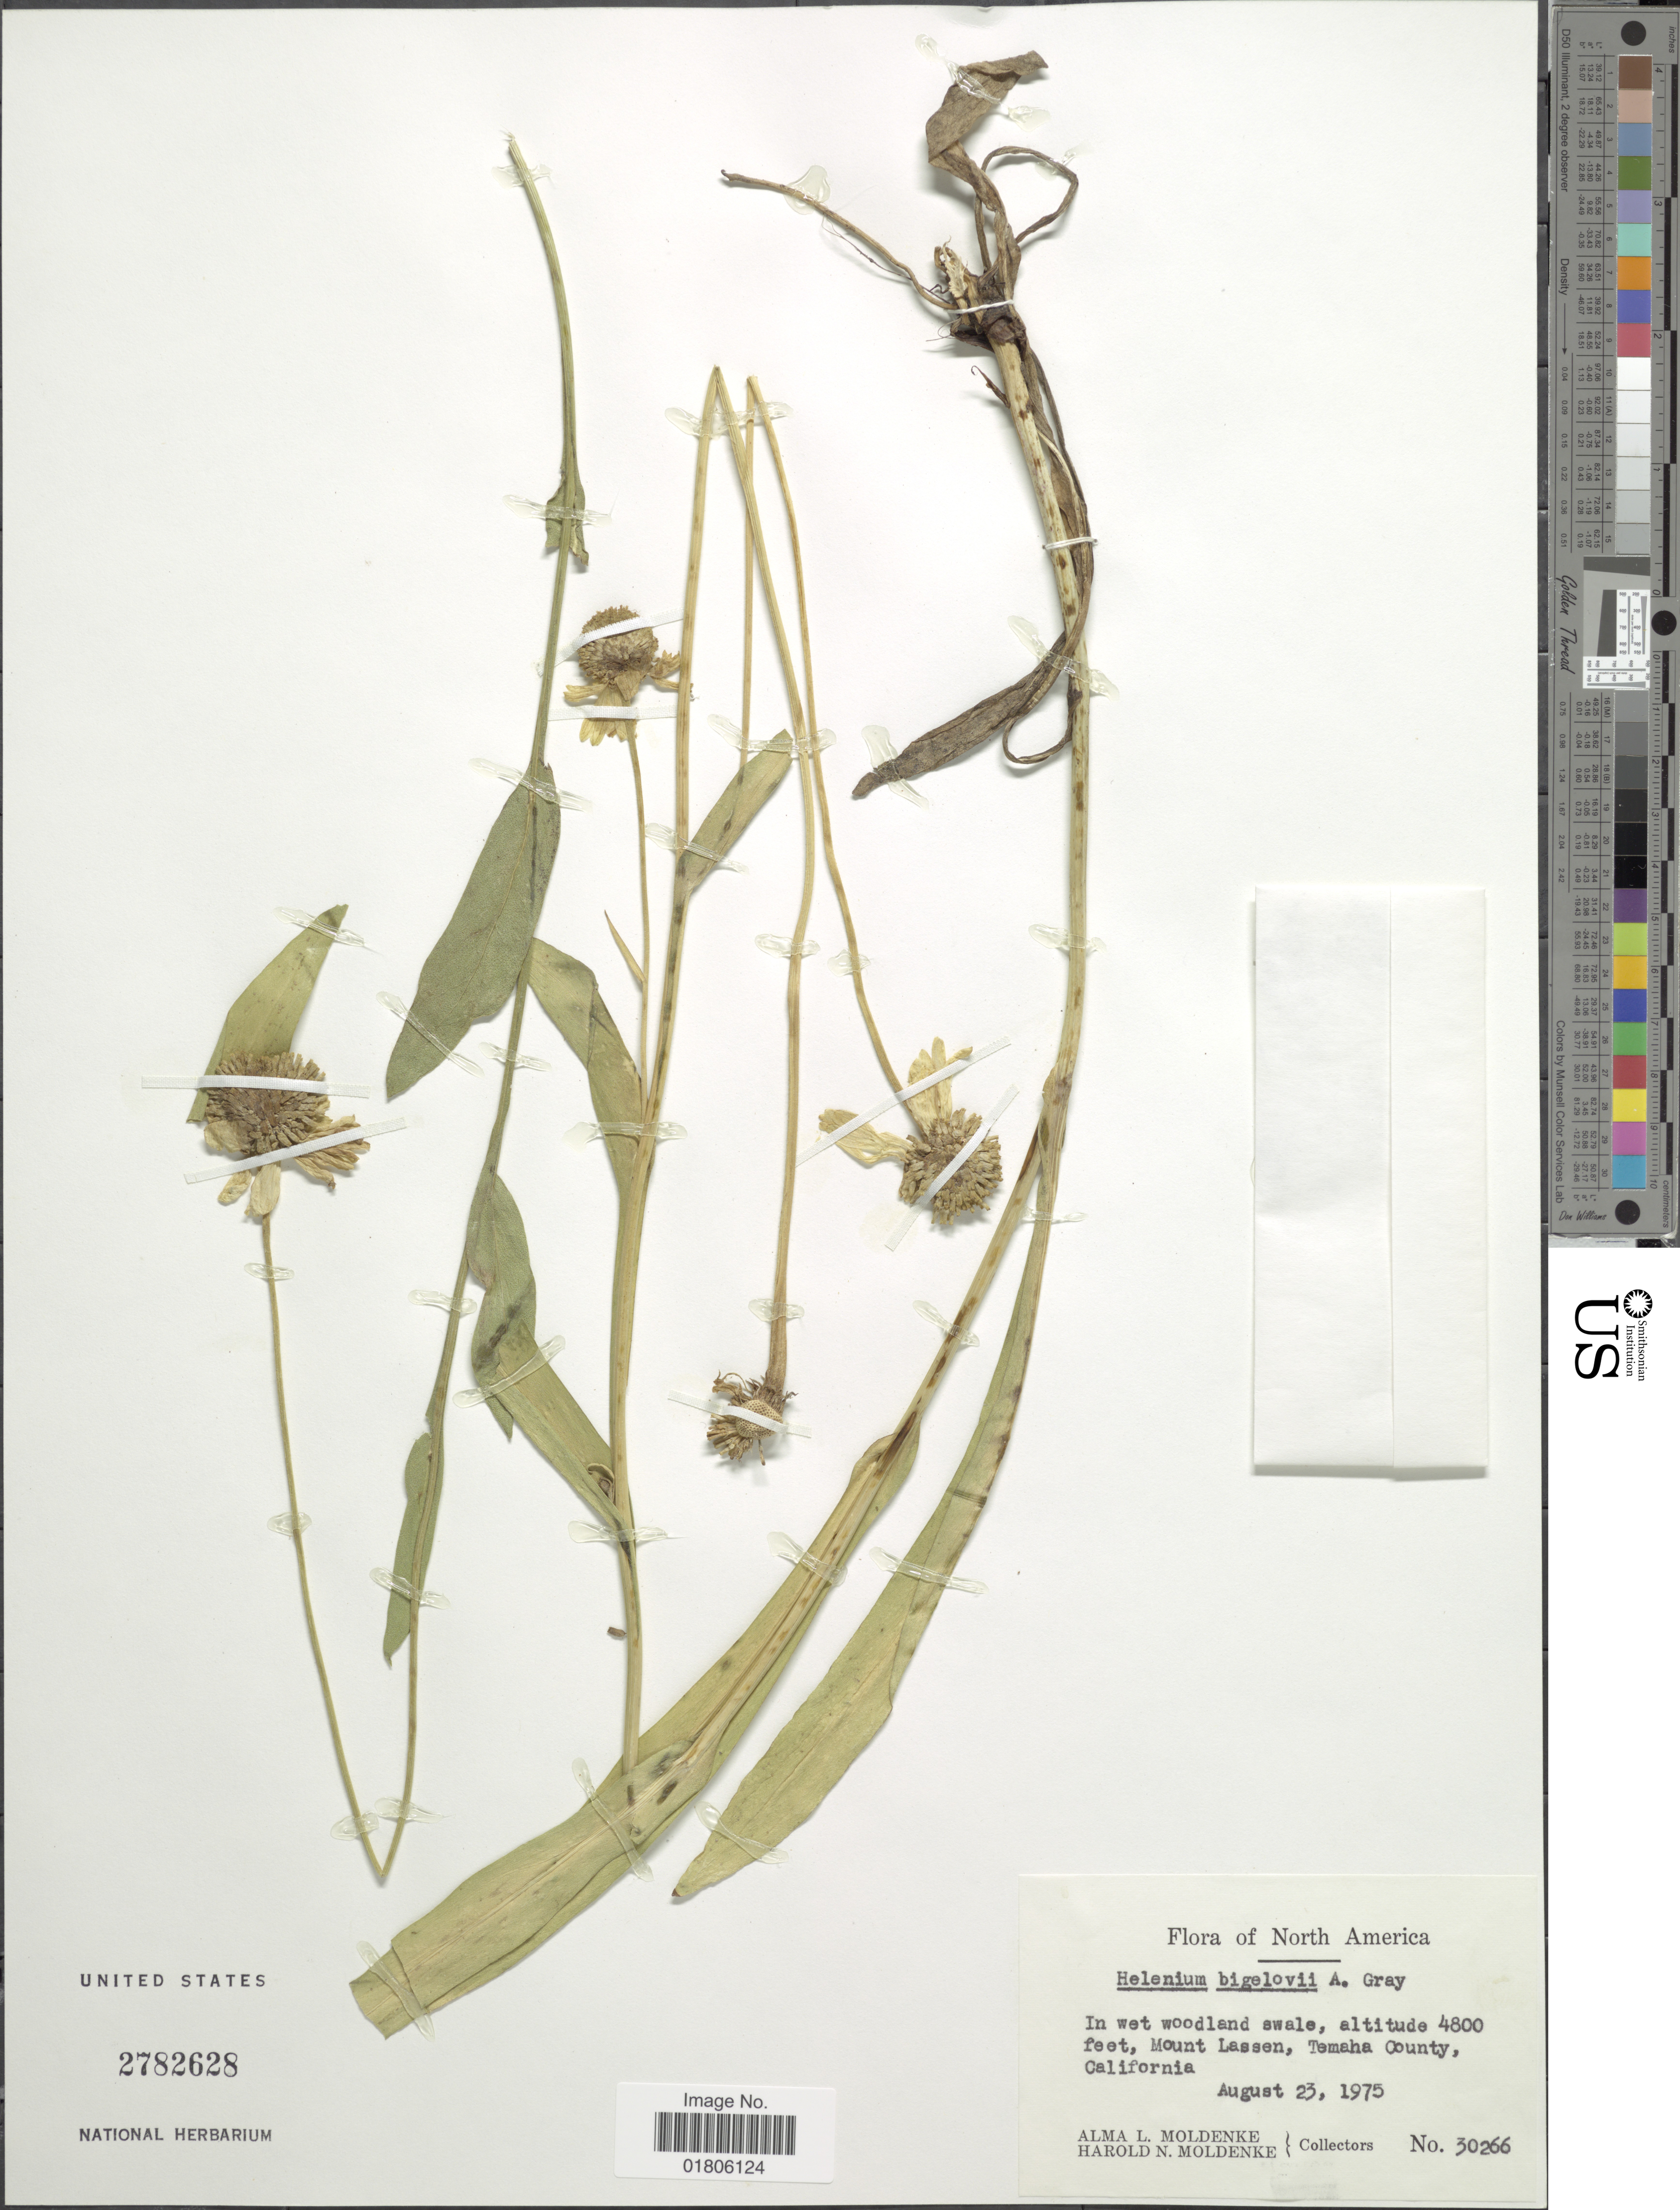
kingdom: Plantae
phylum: Tracheophyta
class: Magnoliopsida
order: Asterales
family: Asteraceae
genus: Helenium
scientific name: Helenium bigelovii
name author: A. Gray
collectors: A. L. Moldenke & H. N. Moldenke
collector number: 30266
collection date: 1975-08-23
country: United States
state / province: California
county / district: Tehama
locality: Mount Lassen, Tamaha County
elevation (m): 1463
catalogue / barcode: US 2782628